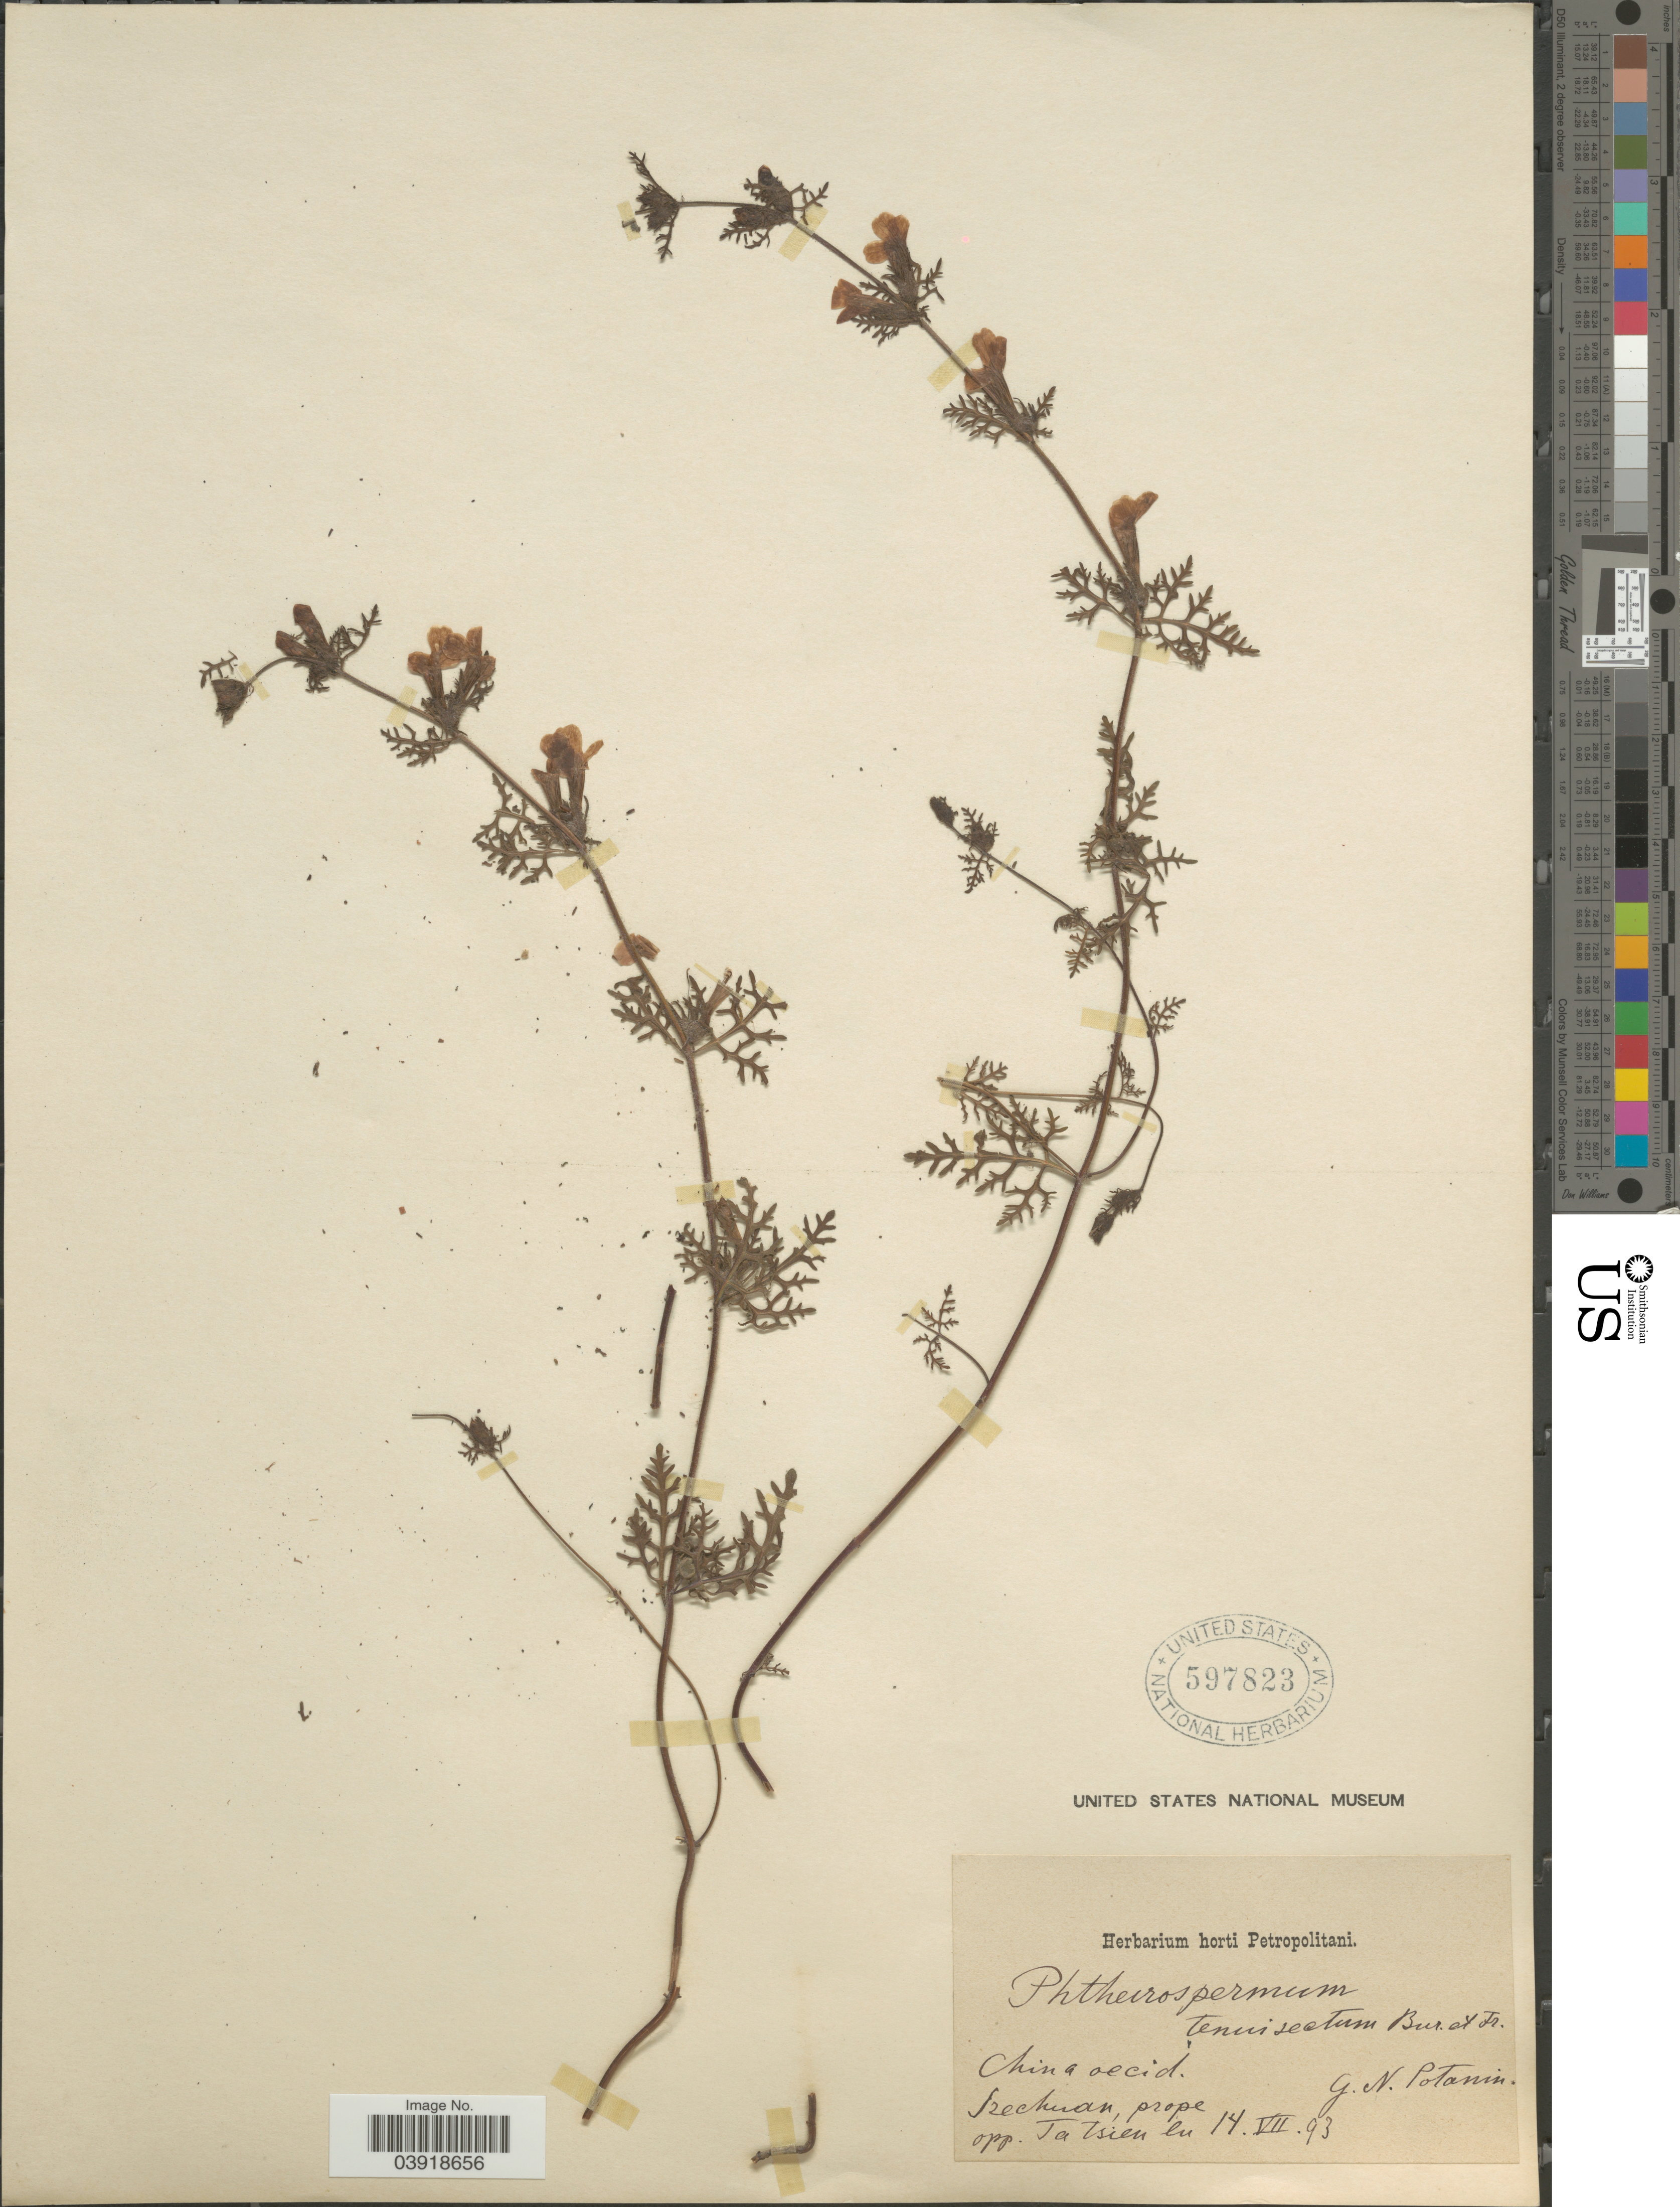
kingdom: Plantae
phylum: Tracheophyta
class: Magnoliopsida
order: Lamiales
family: Orobanchaceae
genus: Phtheirospermum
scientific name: Phtheirospermum tenuisectum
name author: Franch. & Bureau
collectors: G. Potanin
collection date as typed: Transcribed d/m/y: 14/7/93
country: China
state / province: Sichuan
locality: China occid. Szechuan, prope opp. Ta tsien lu.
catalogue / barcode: US 597823